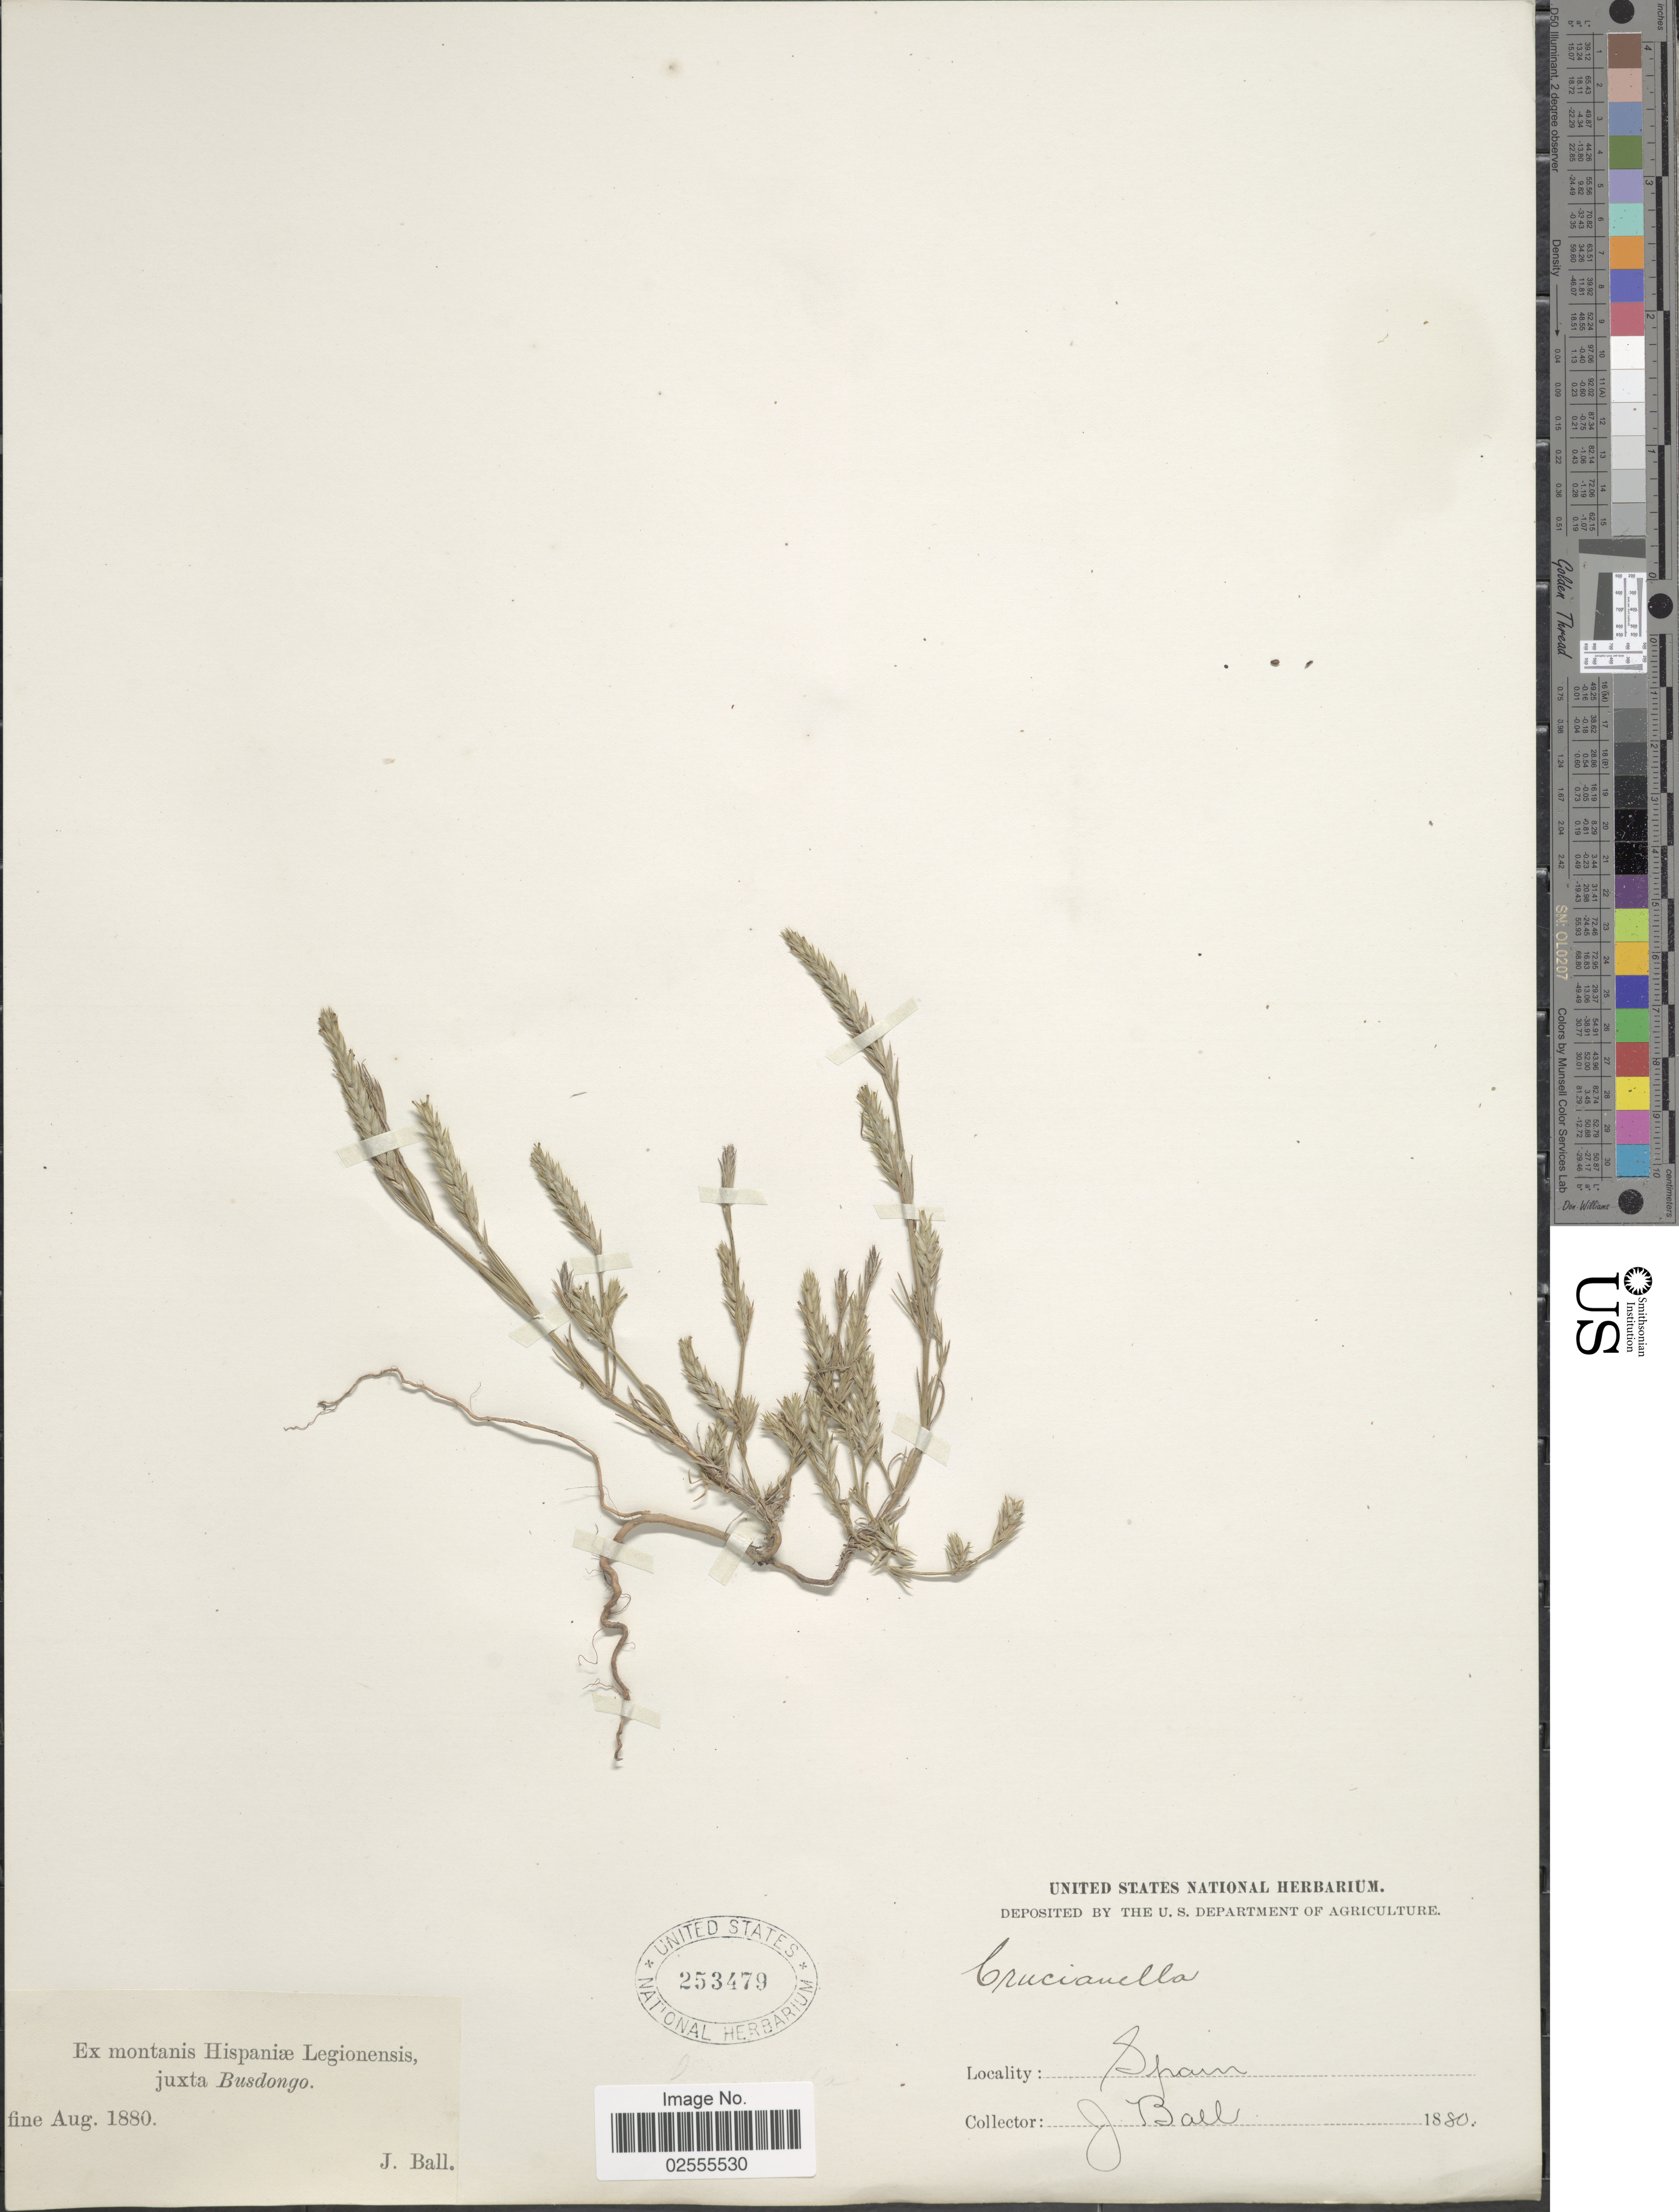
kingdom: Plantae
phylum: Tracheophyta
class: Magnoliopsida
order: Gentianales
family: Rubiaceae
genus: Crucianella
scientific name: Crucianella sp.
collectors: J. Ball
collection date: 1880-08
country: Spain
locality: Ex montanis Hispaniae Legionensis juxta Busdongo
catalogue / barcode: US 253479